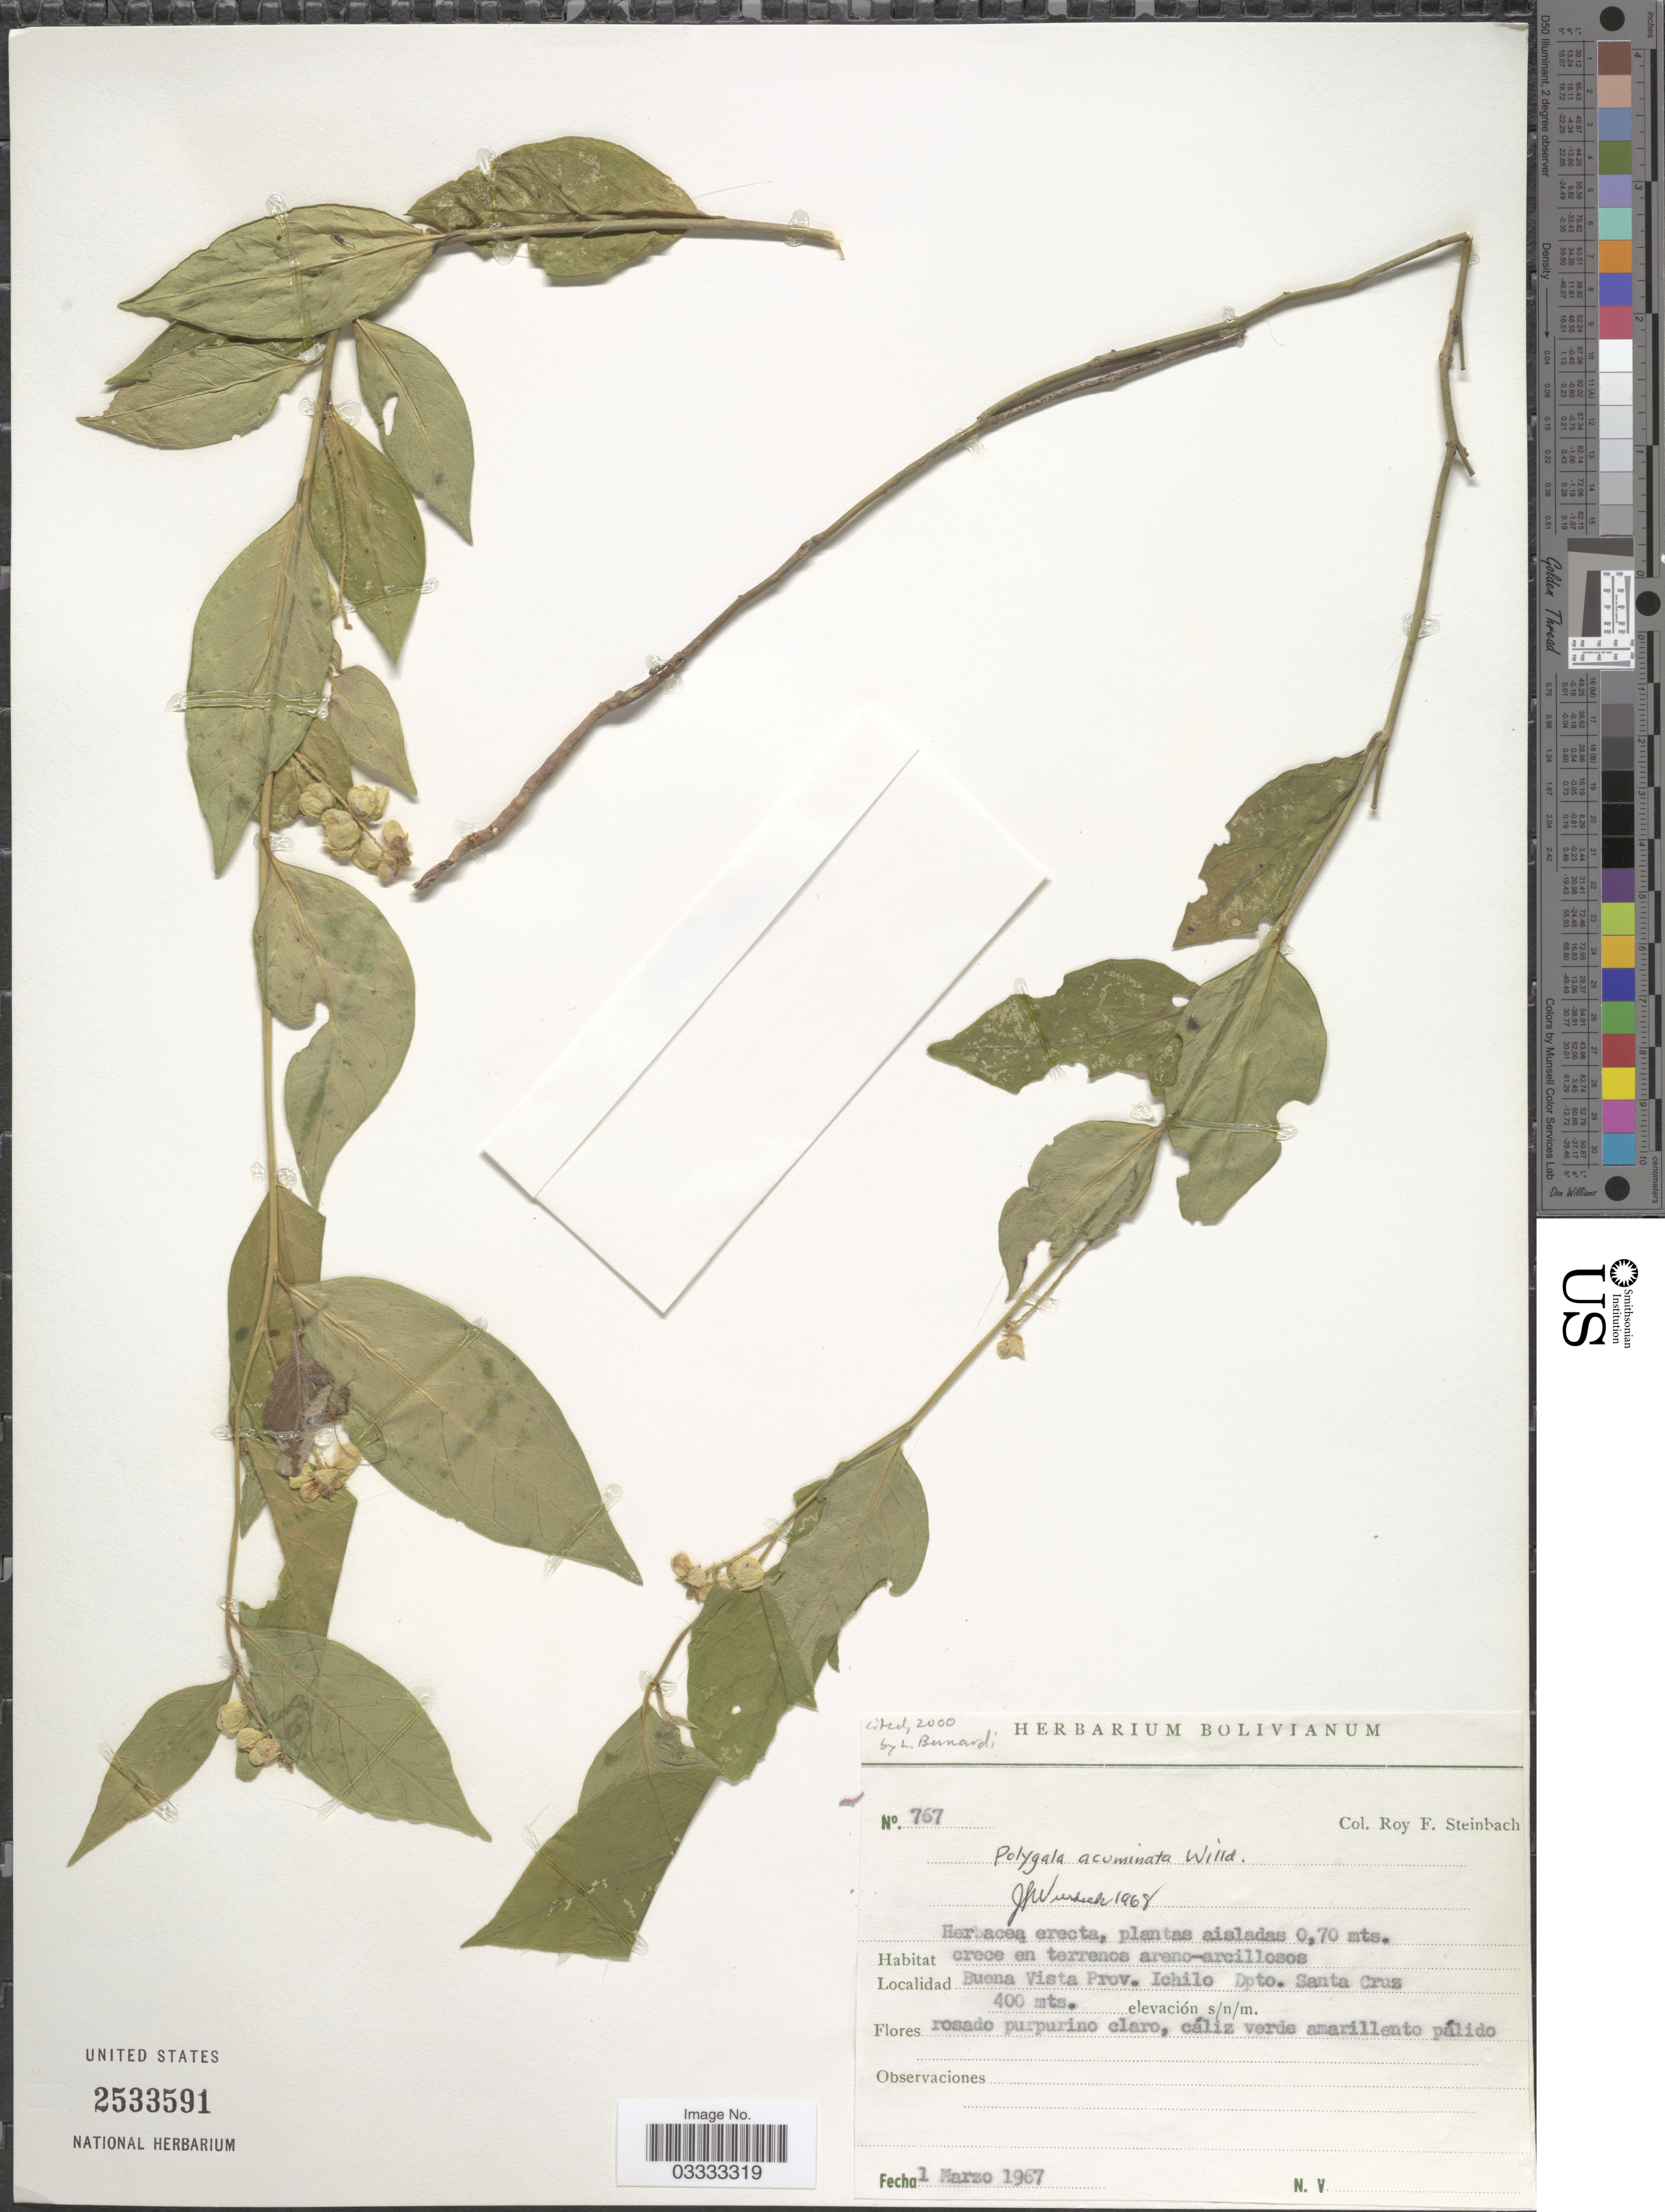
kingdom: Plantae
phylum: Tracheophyta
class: Magnoliopsida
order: Fabales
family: Polygalaceae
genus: Asemeia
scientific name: Asemeia acuminata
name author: (Willd.) J.F.B. Pastore & J.R. Abbott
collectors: R. F. Steinbach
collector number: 767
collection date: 1967-03-01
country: Bolivia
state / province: Santa Cruz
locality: Buena Vista Prov. Ichilo Dpto. Santa Cruz.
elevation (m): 400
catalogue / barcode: US 2533591